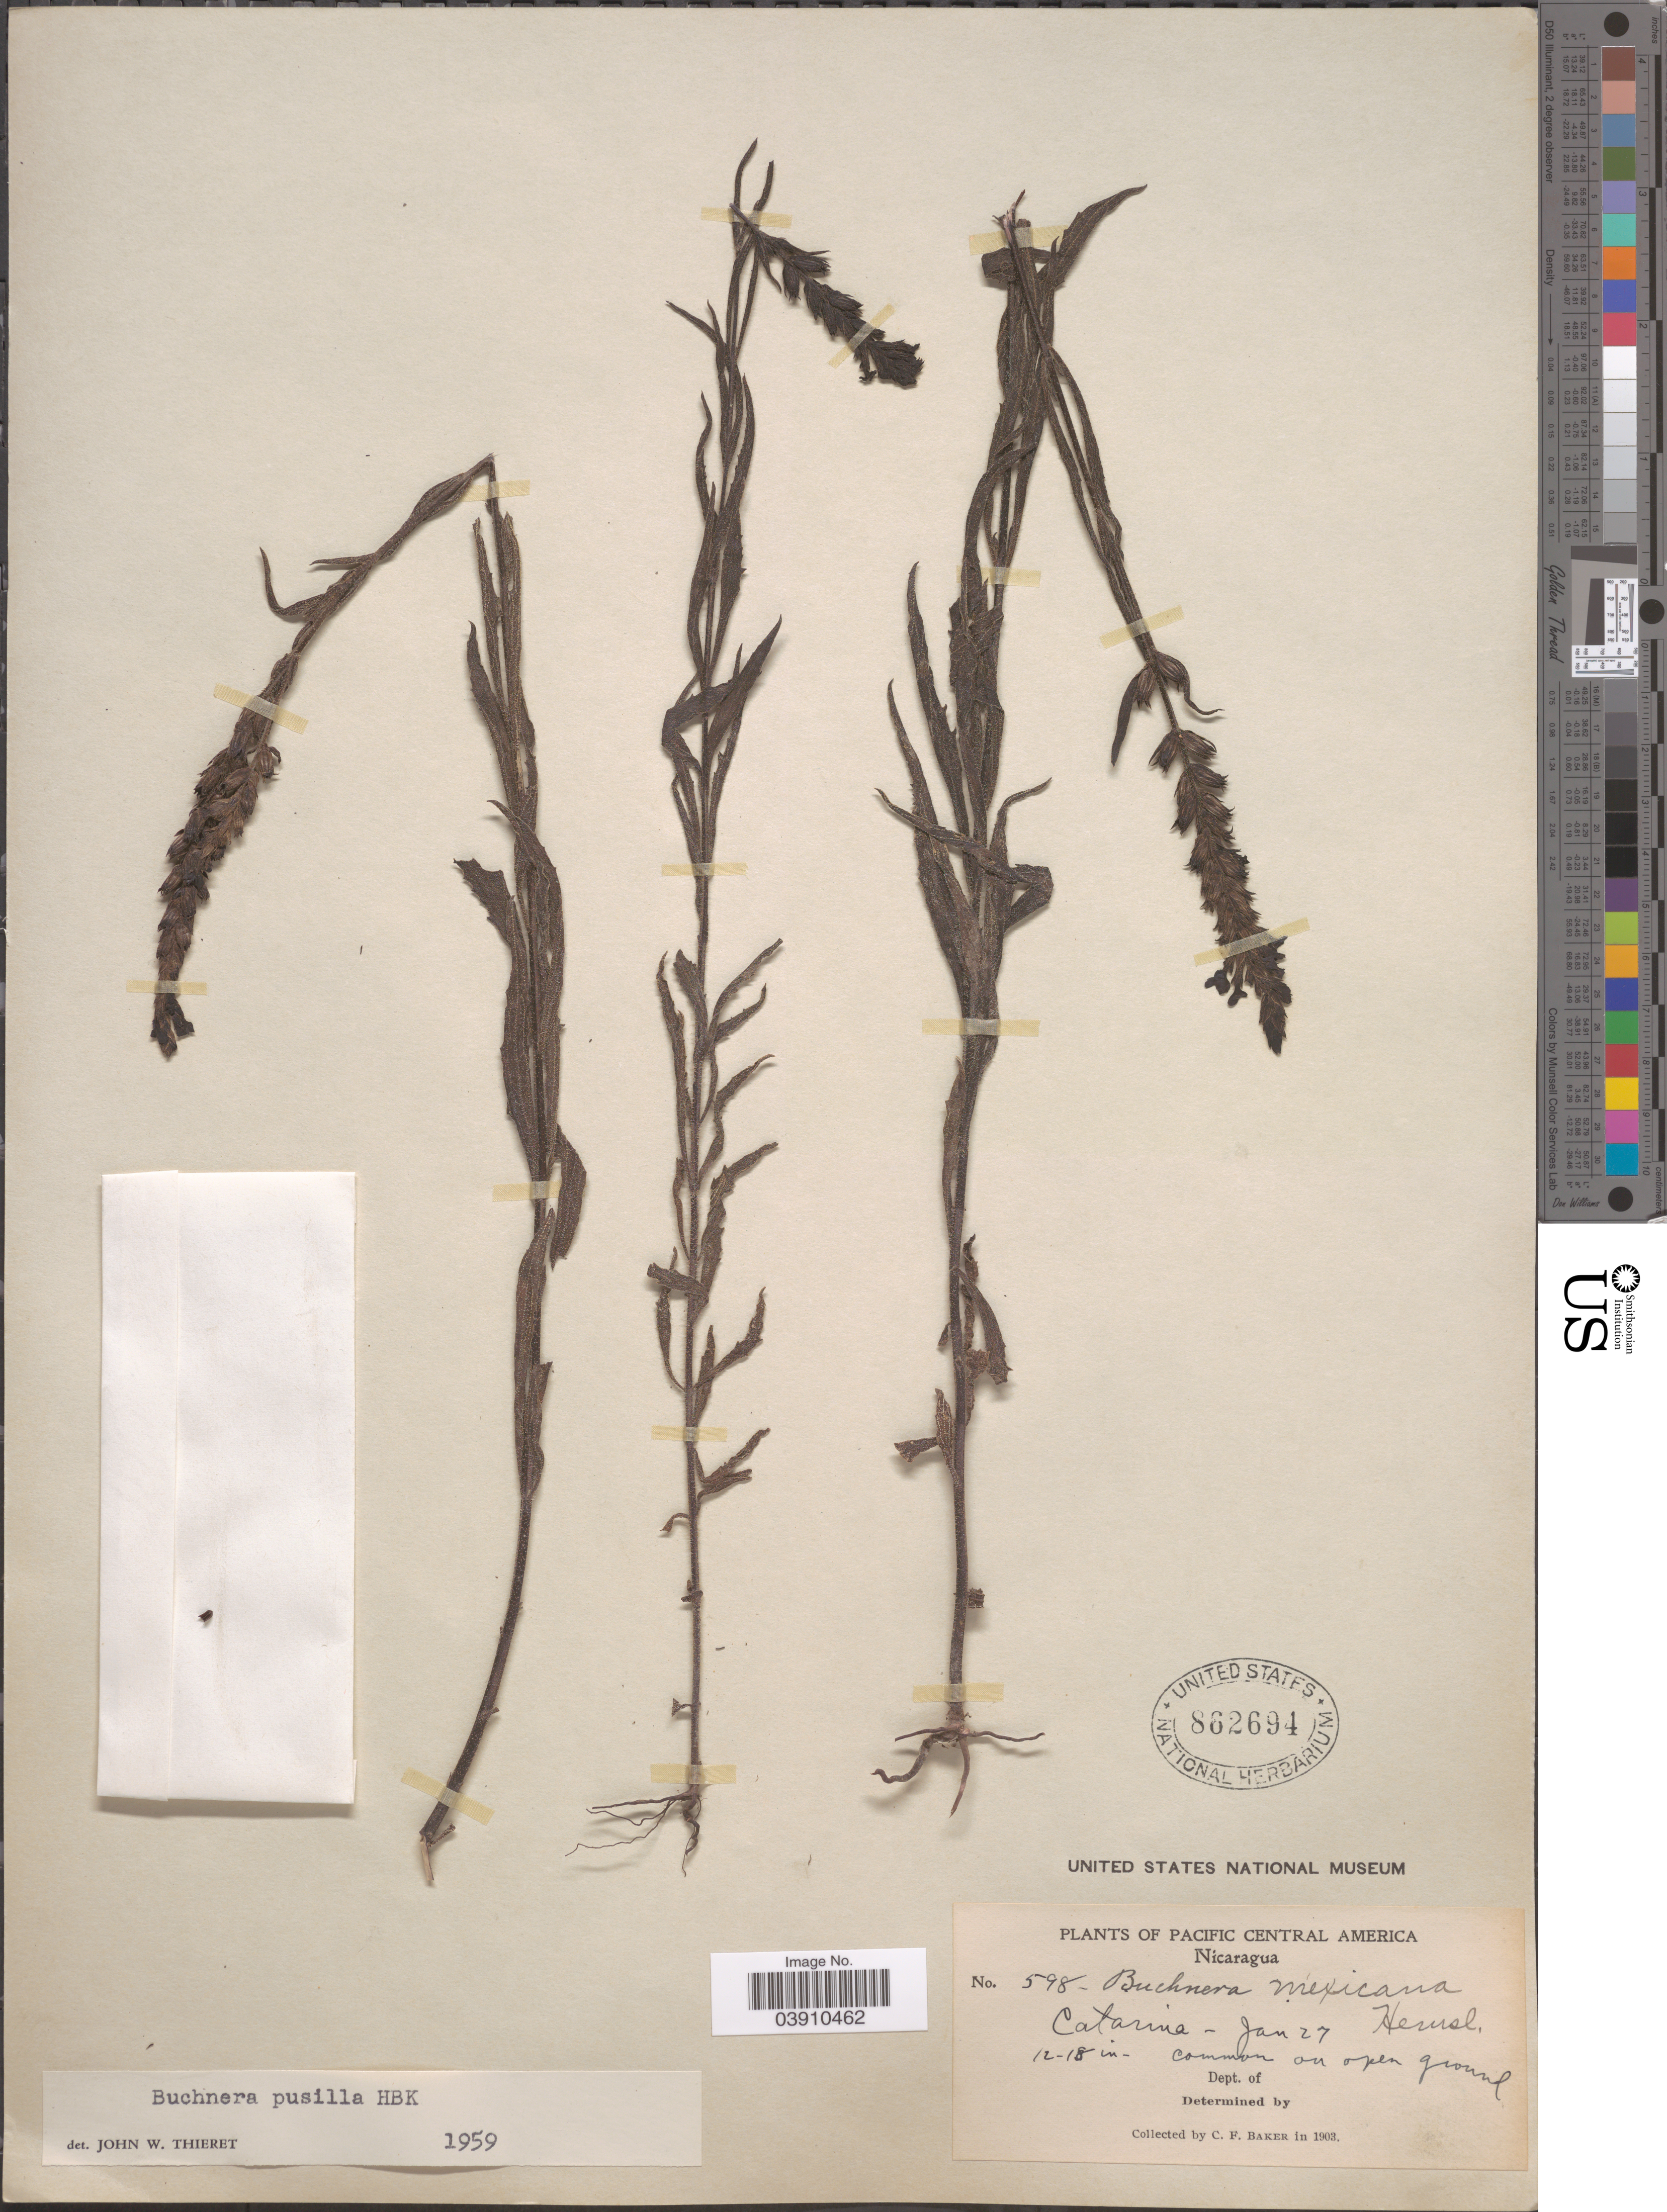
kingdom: Plantae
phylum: Tracheophyta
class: Magnoliopsida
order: Lamiales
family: Orobanchaceae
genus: Buchnera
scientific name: Buchnera pusilla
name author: Kunth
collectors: C. F. Baker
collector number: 598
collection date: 1903-01-27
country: Nicaragua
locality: Pacific Central America. Catarina.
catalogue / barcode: US 862694